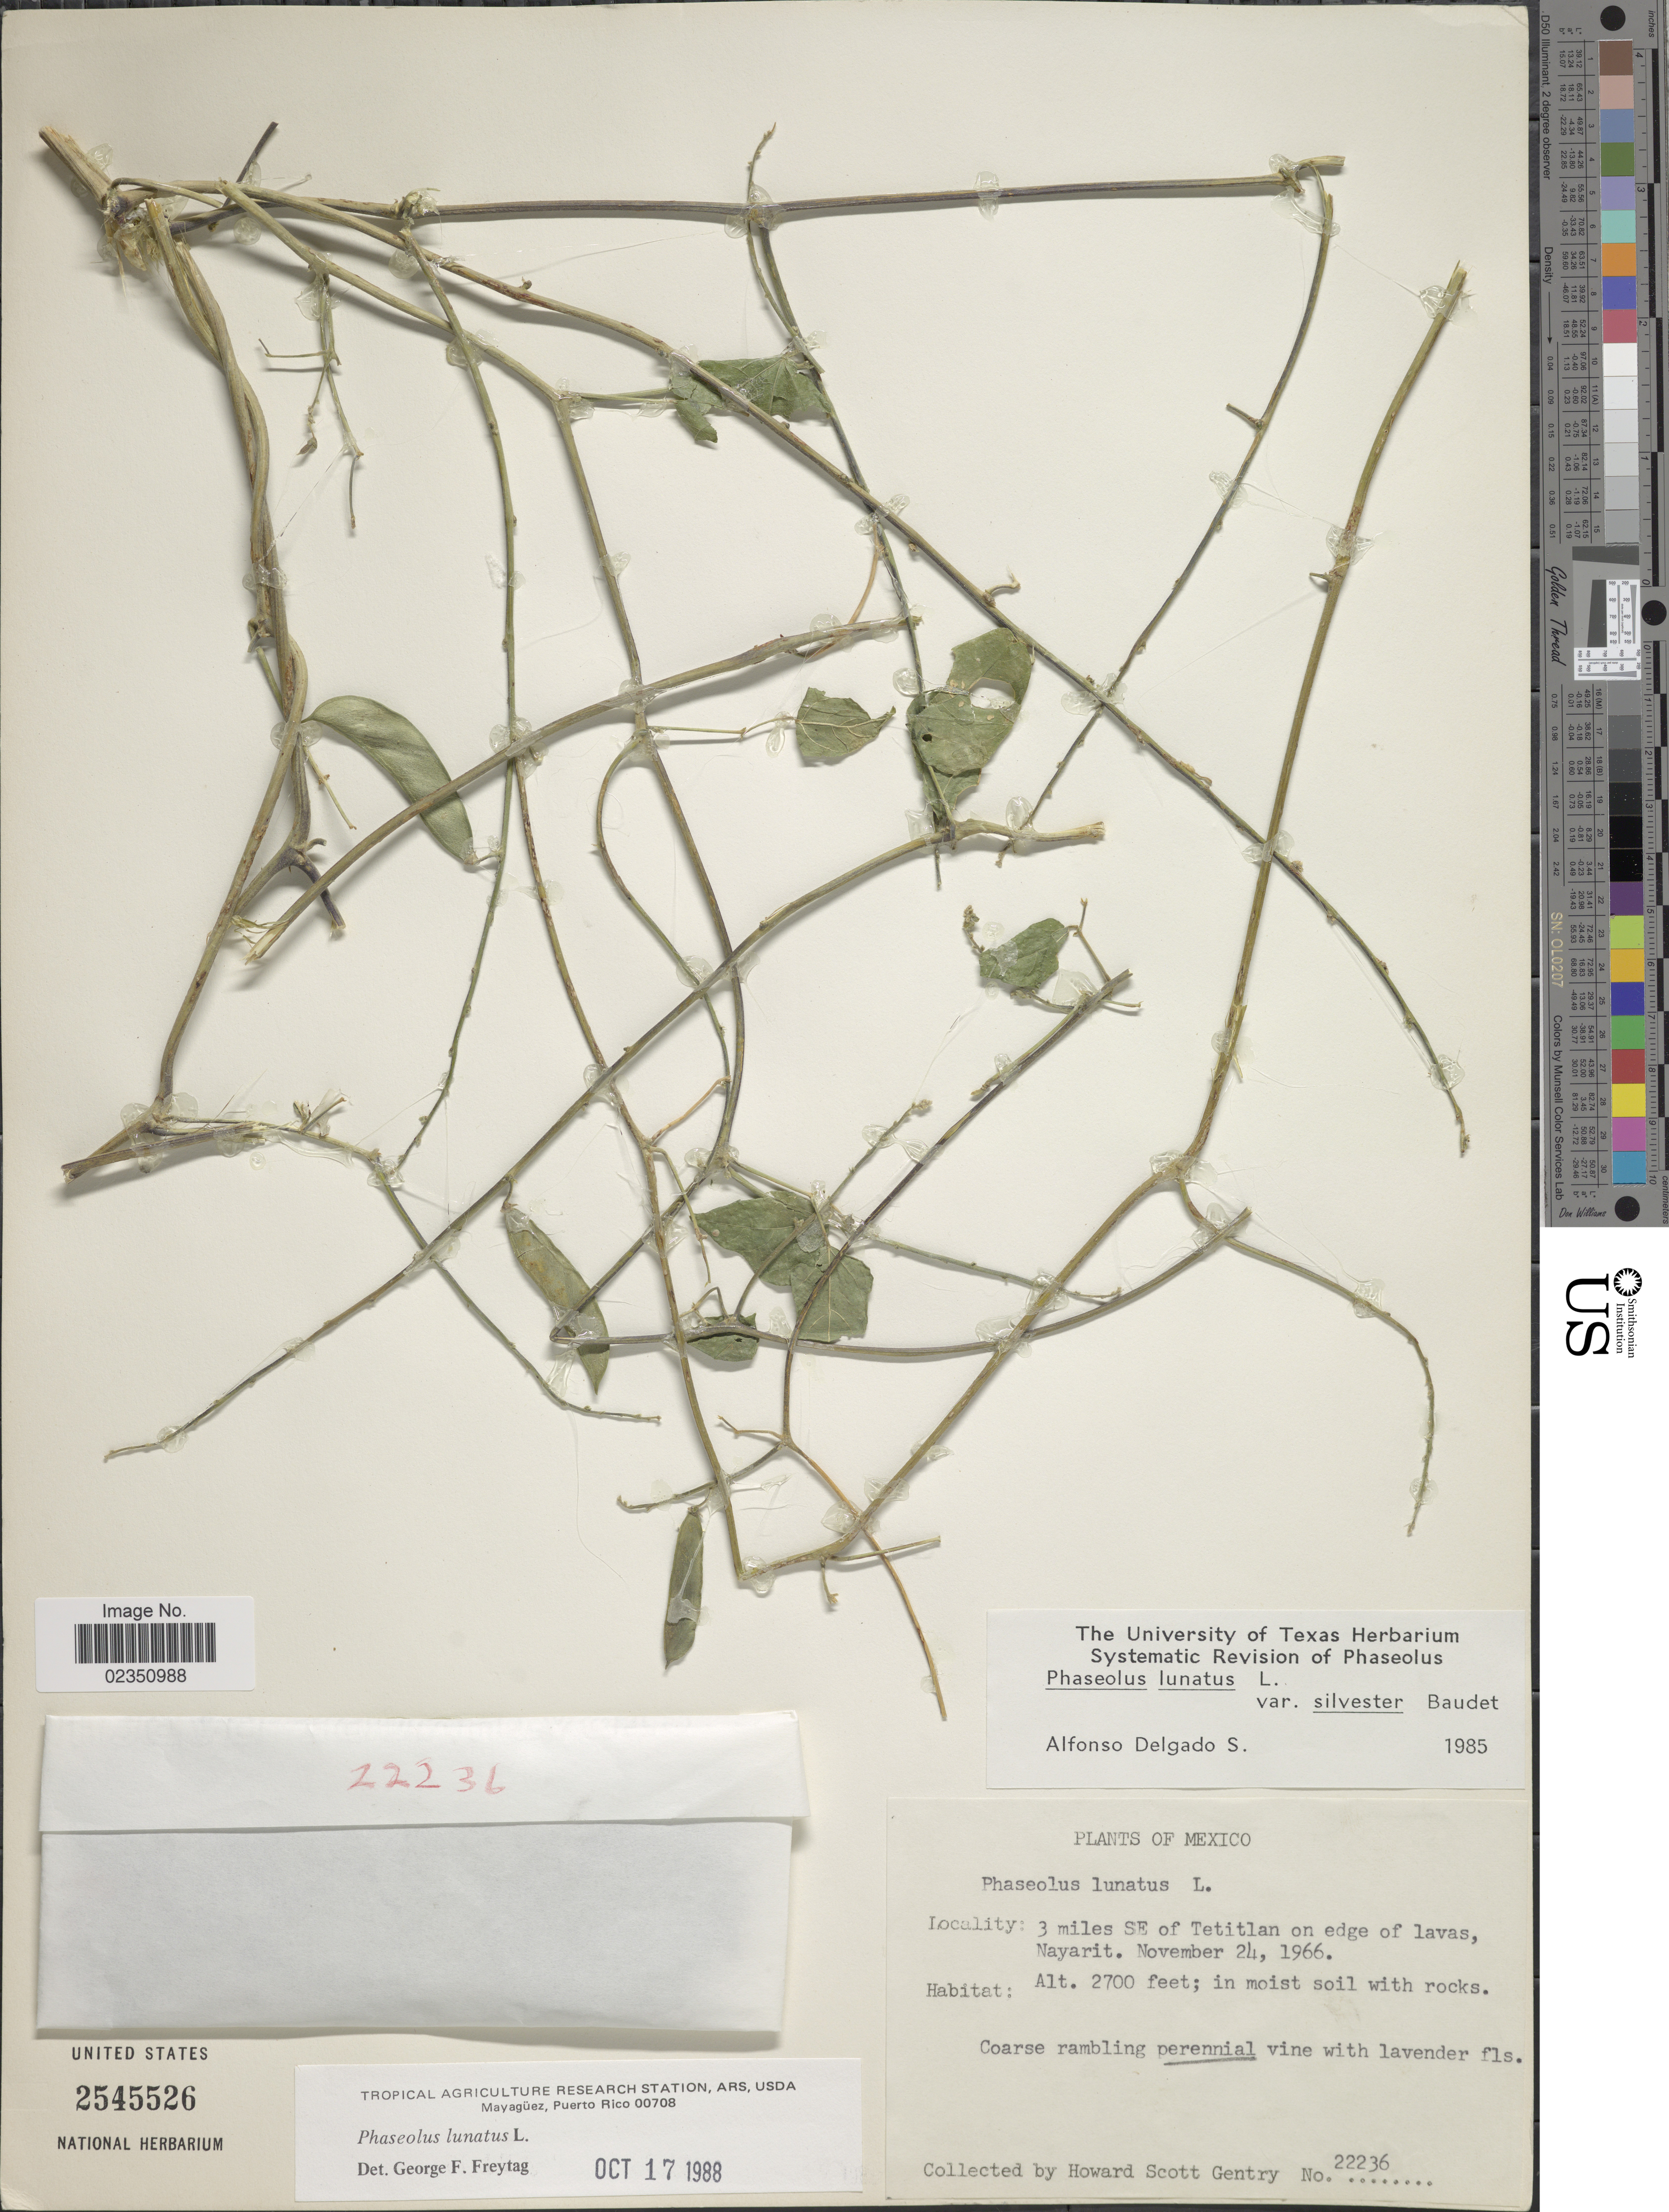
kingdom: Plantae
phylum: Tracheophyta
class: Magnoliopsida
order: Fabales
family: Fabaceae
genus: Phaseolus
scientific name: Phaseolus lunatus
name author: L.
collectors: H. S. Gentry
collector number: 22236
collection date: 1966-11-24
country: Mexico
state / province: Nayarit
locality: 3 miles SE of Tetitlan on edge of lavas; in moist soil with rocks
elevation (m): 823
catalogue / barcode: US 2545526